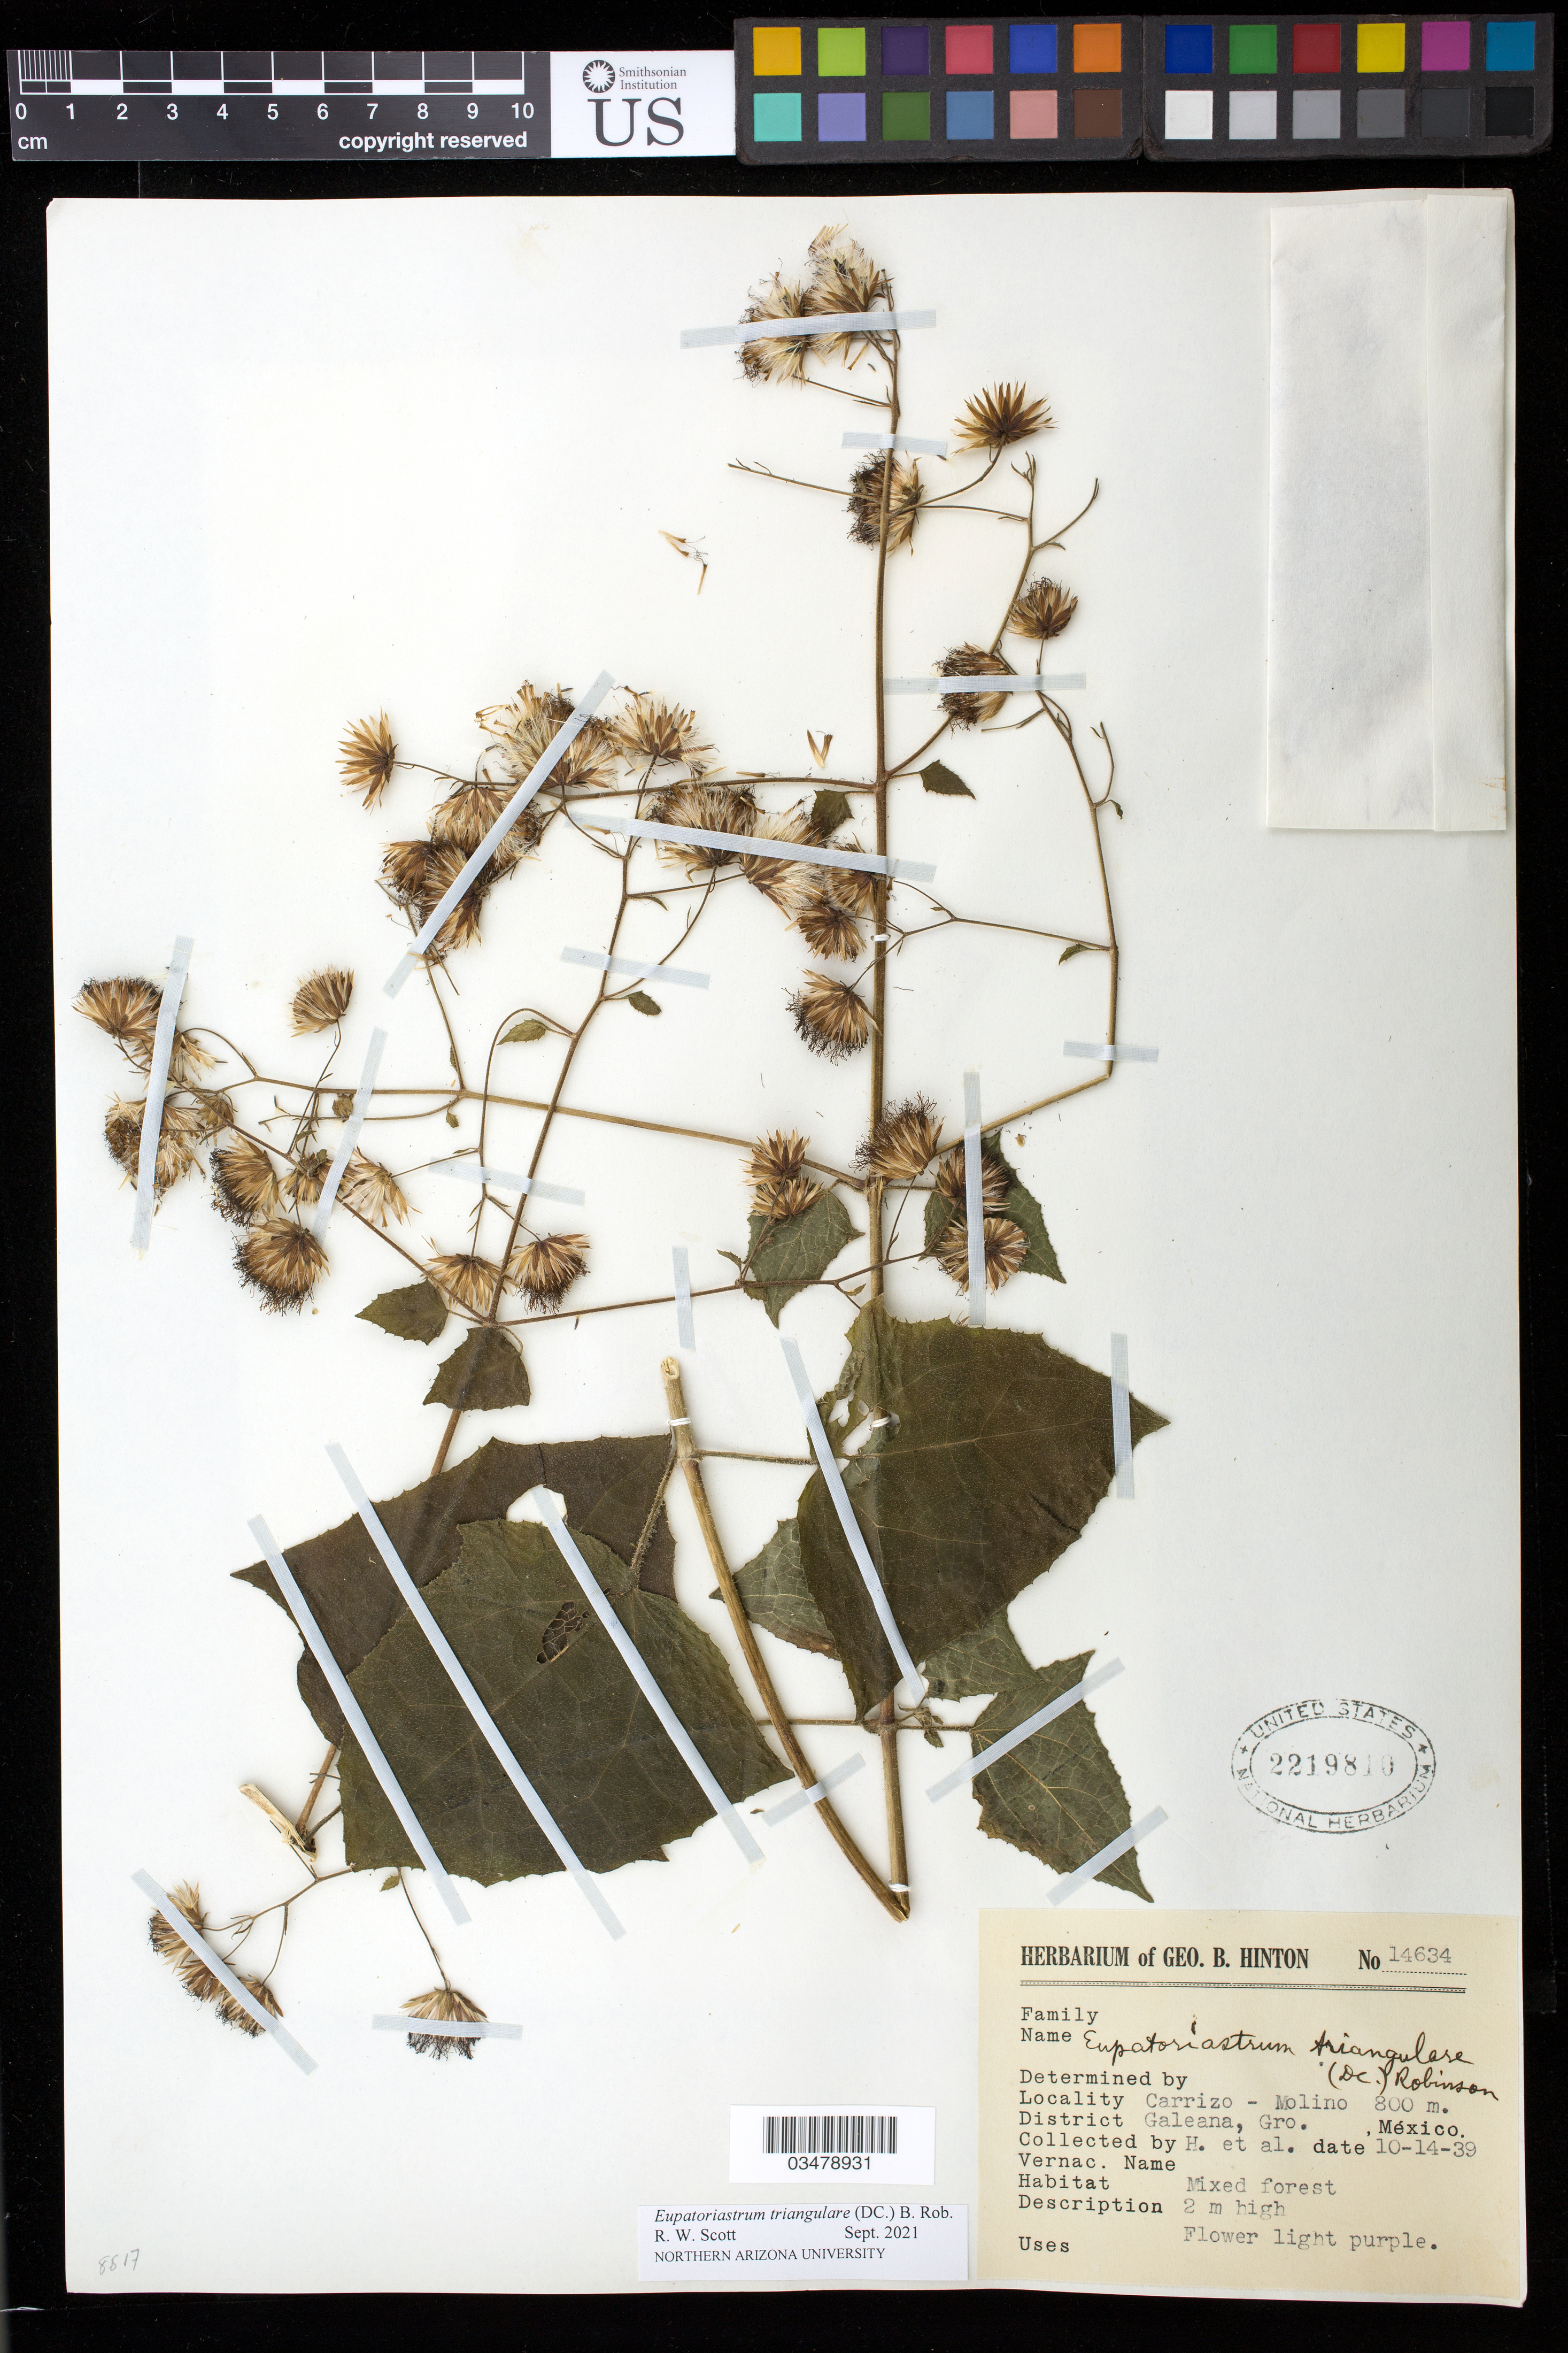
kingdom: Plantae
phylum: Tracheophyta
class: Magnoliopsida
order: Asterales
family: Asteraceae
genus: Eupatoriastrum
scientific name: Eupatoriastrum triangulare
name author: (DC.) B.L. Rob.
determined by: Scott, R. W.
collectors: G. B. Hinton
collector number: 14634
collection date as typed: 14 Oct 1939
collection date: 1939-10-14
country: Mexico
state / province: Guerrero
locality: Carrizo - Molino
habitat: Mixed forest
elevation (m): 800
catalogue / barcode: US 2219810